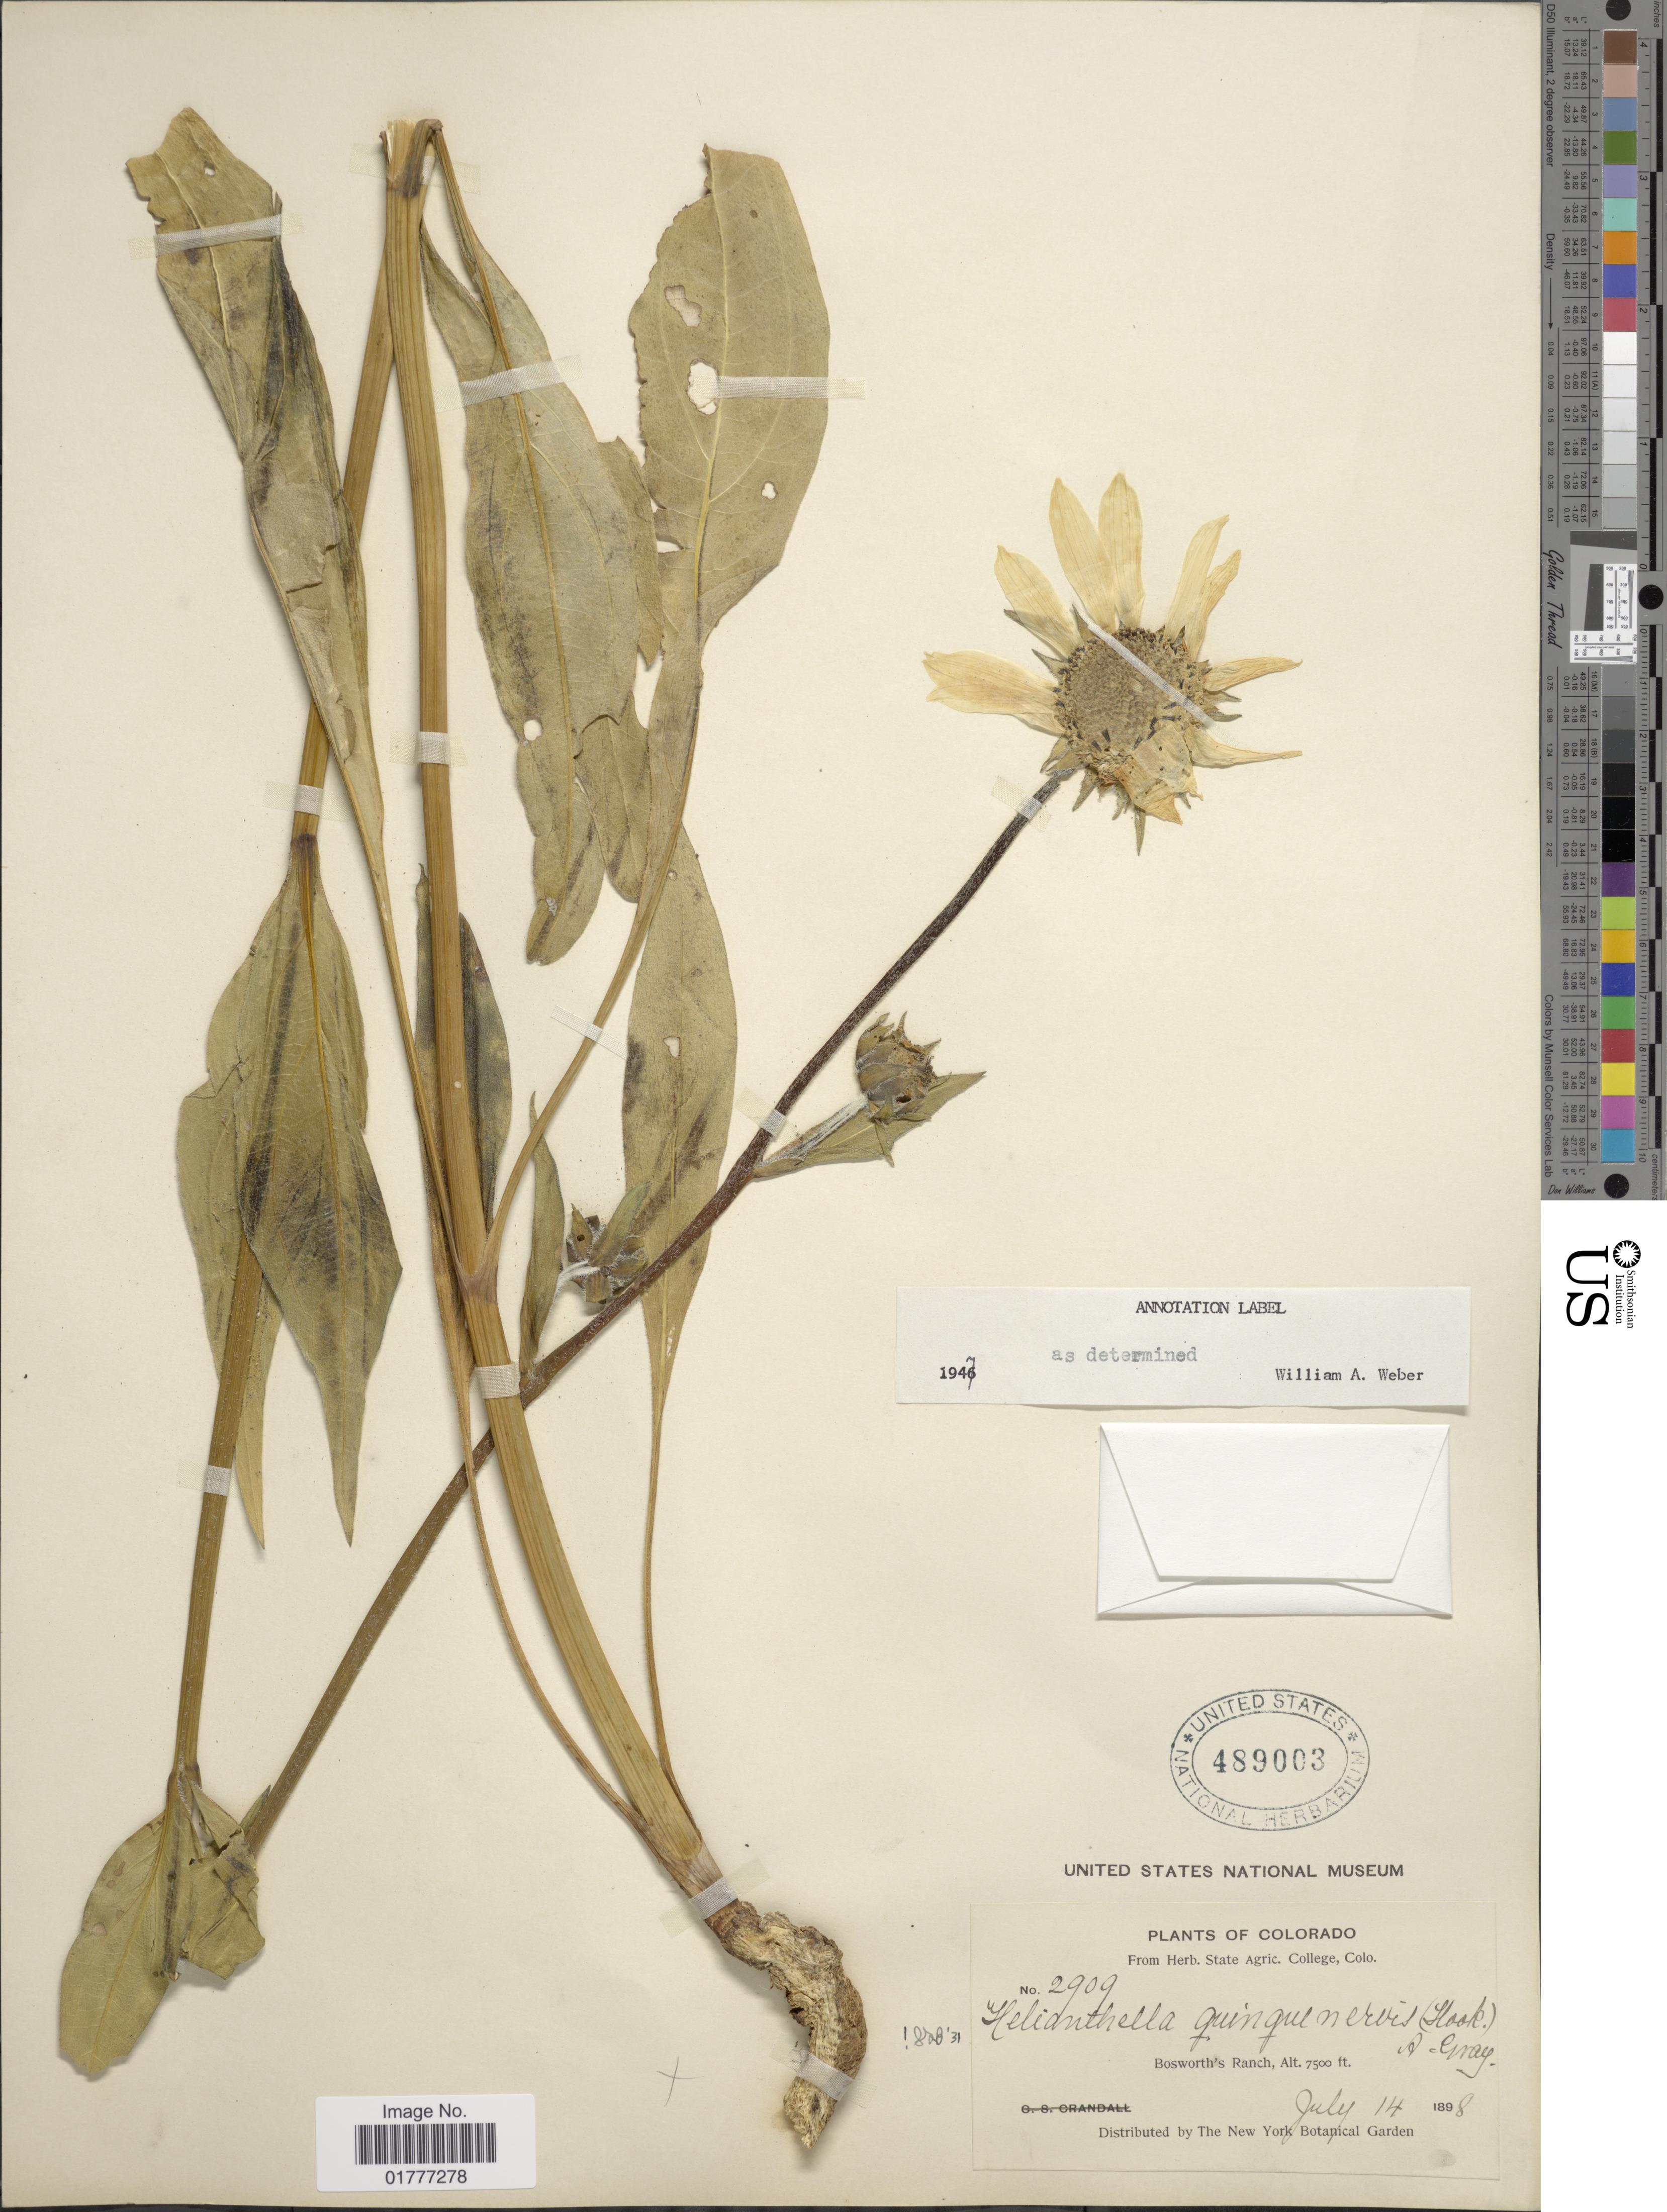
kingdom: Plantae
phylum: Tracheophyta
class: Magnoliopsida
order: Asterales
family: Asteraceae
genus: Helianthella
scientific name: Helianthella quinquenervis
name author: (Hook.) A. Gray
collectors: ex herb. State Agric. College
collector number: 2909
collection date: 1898-07-14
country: United States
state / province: Colorado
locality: Bosworth's Ranch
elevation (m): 2286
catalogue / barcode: US 489003